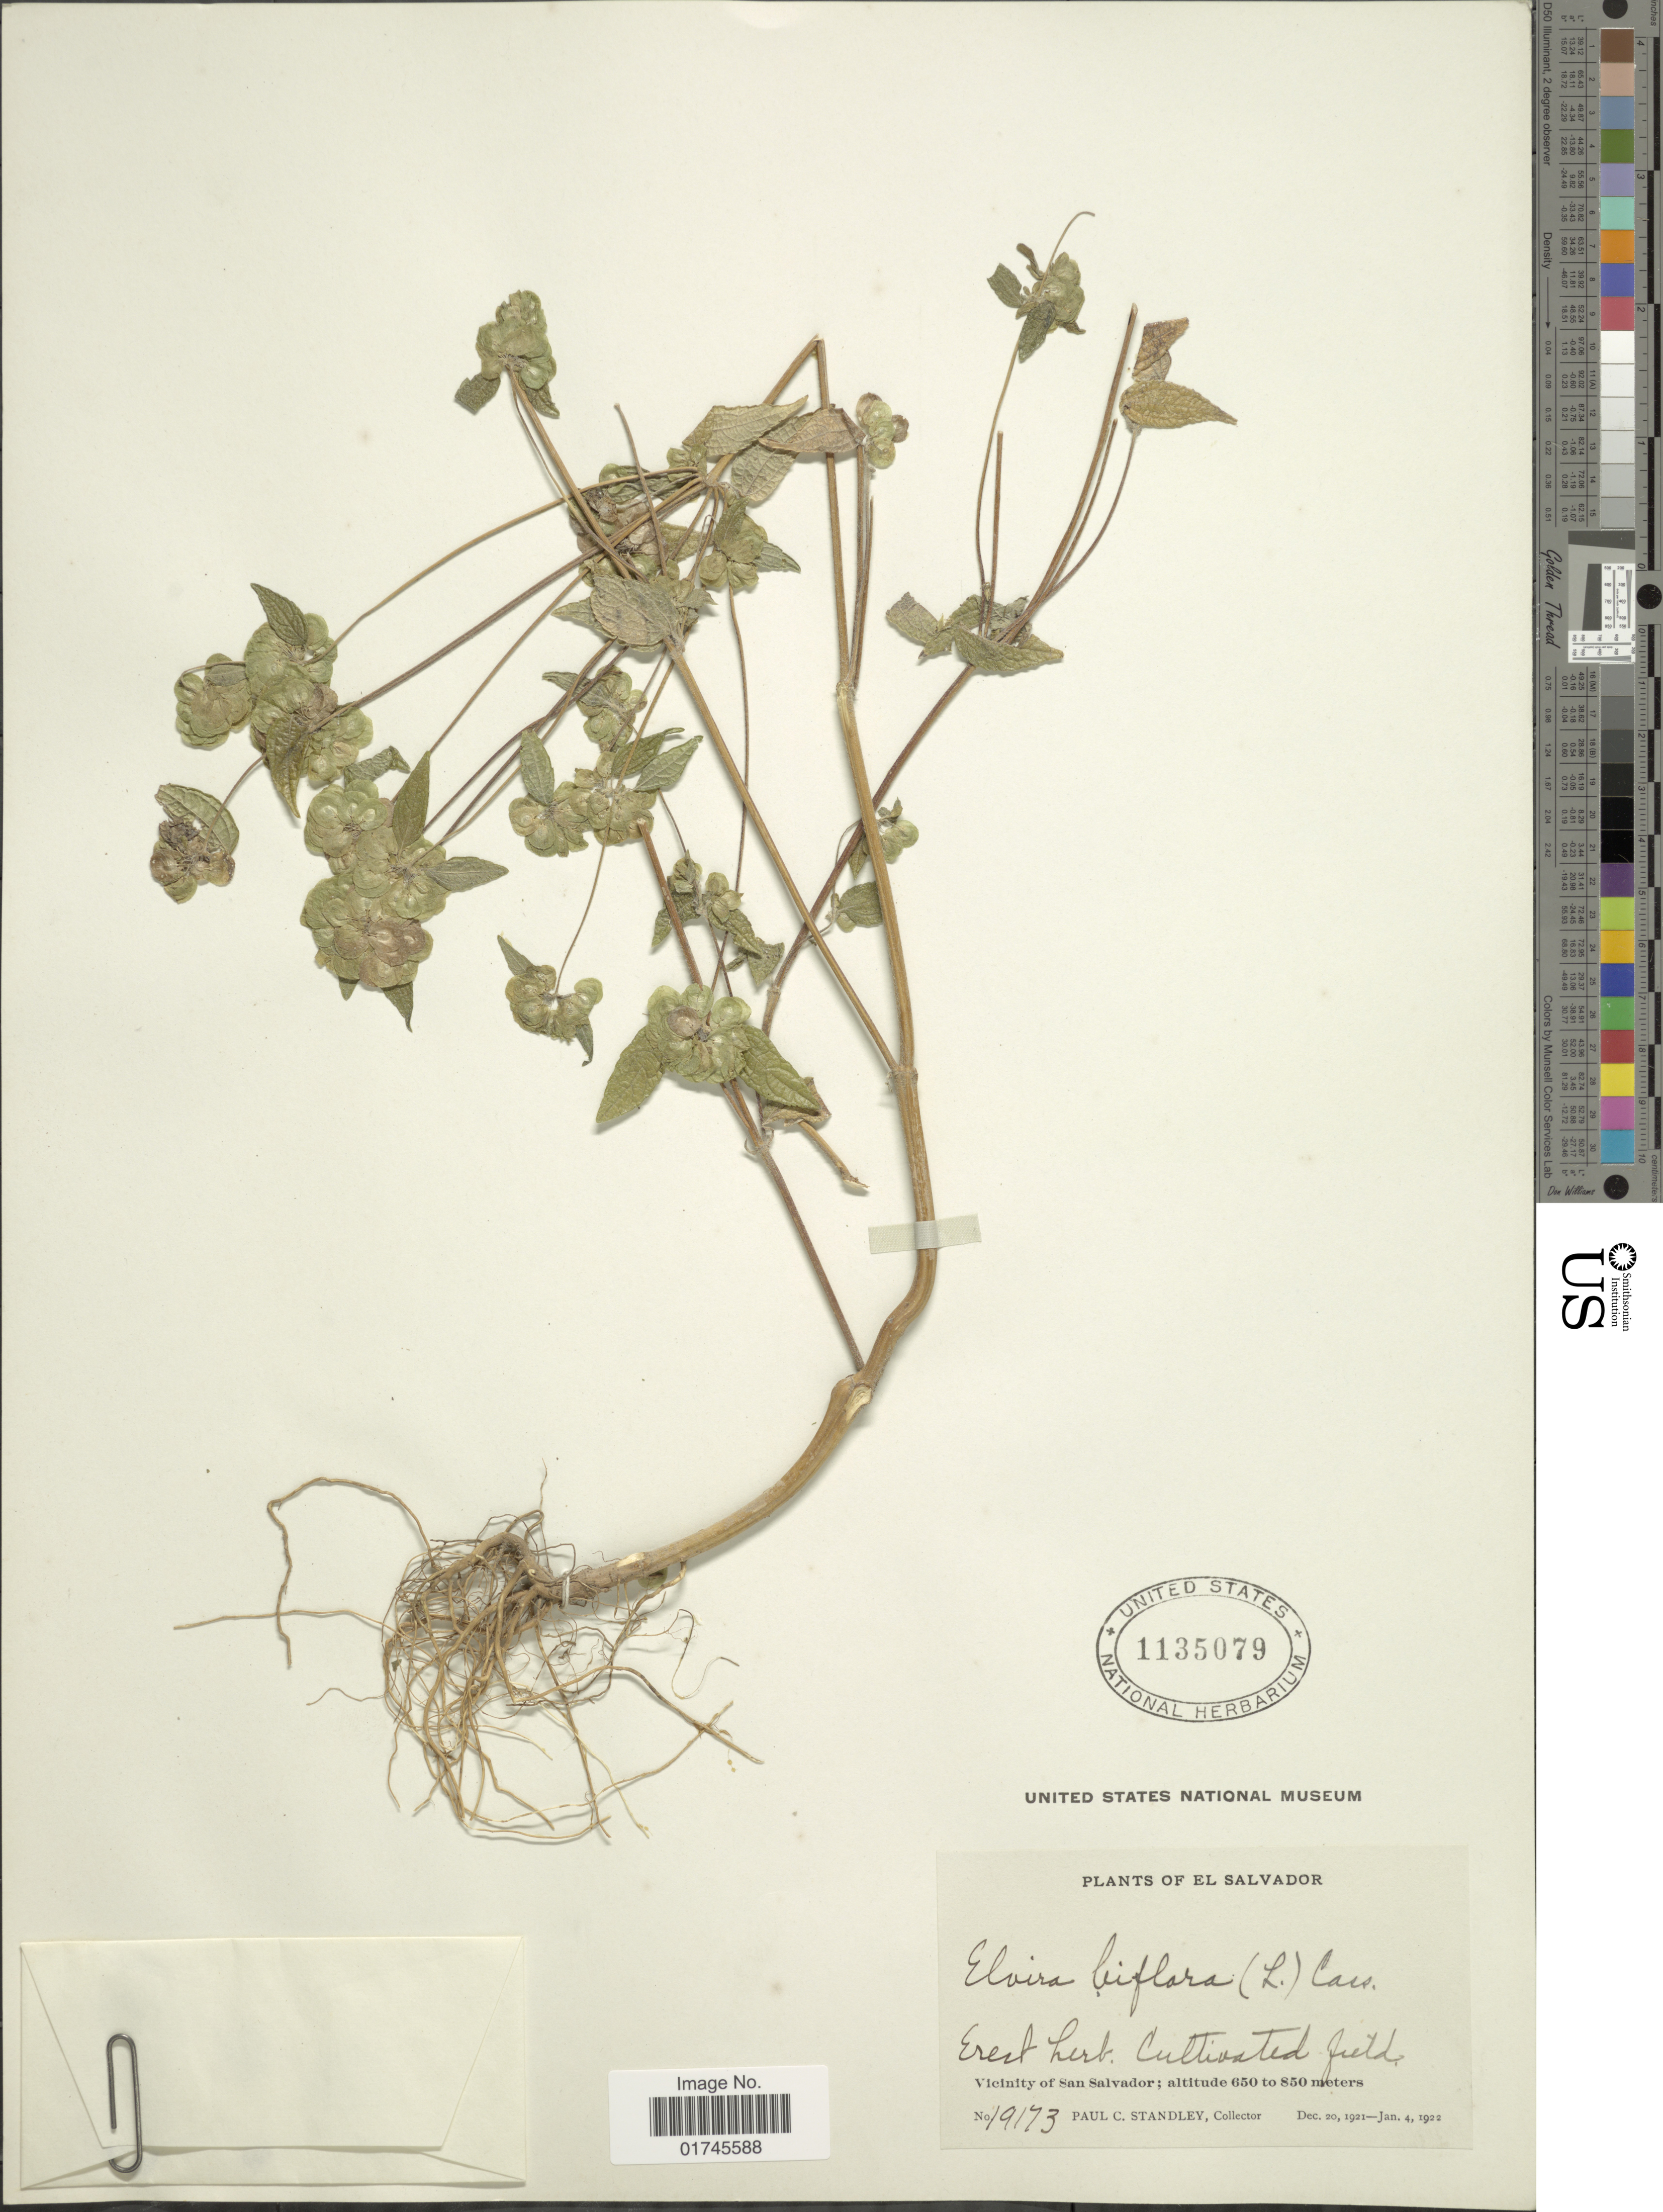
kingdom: Plantae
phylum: Tracheophyta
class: Magnoliopsida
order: Asterales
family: Asteraceae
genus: Delilia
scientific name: Delilia biflora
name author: (L.) Kuntze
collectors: P. C. Standley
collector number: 19173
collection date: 1921-12-20/1922-01-04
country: El Salvador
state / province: San Salvador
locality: Vicinity of San Salvador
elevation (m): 650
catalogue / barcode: US 1135079